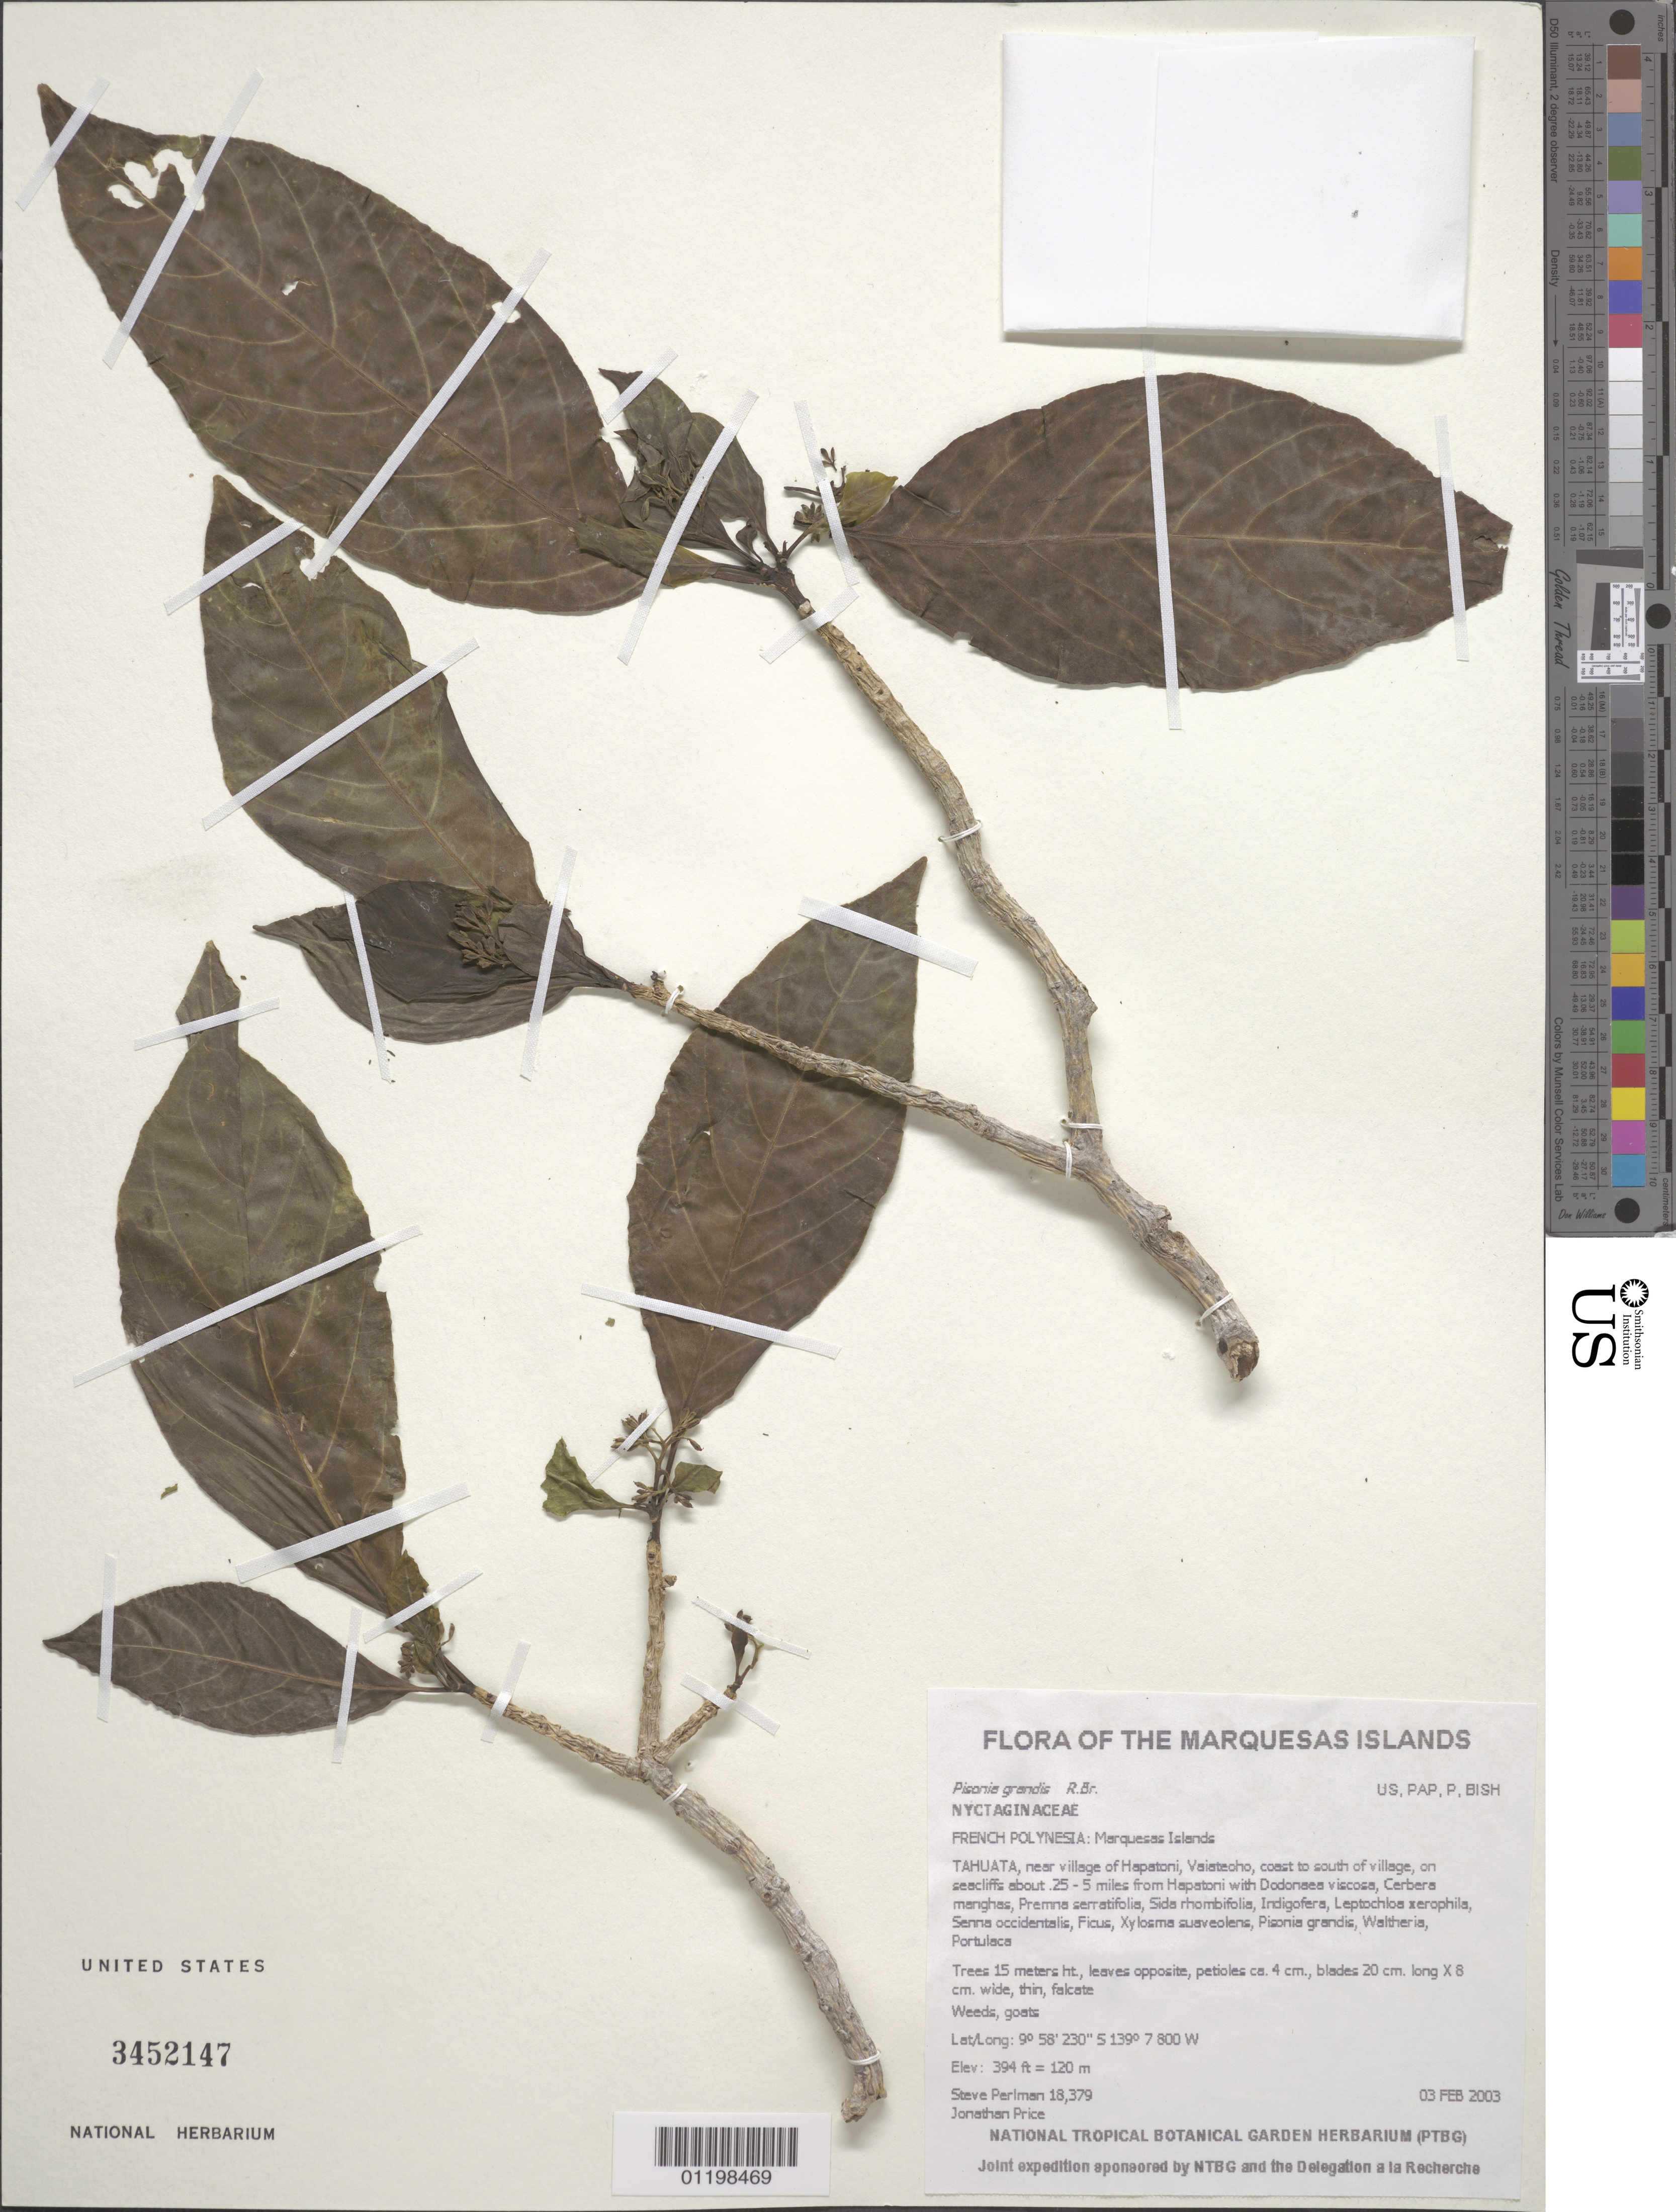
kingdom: Plantae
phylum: Tracheophyta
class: Magnoliopsida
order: Caryophyllales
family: Nyctaginaceae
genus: Pisonia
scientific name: Pisonia grandis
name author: R. Br.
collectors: S. P. Perlman & J. Price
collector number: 18379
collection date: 2003-02-03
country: French Polynesia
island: Tahuata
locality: Near village of Hapatoni, Vaiateoho, coast to south of village, on seacliffs about .25 - 5 miles from Hapatoni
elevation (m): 120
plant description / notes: Weeds, goats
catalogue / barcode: US 3452147